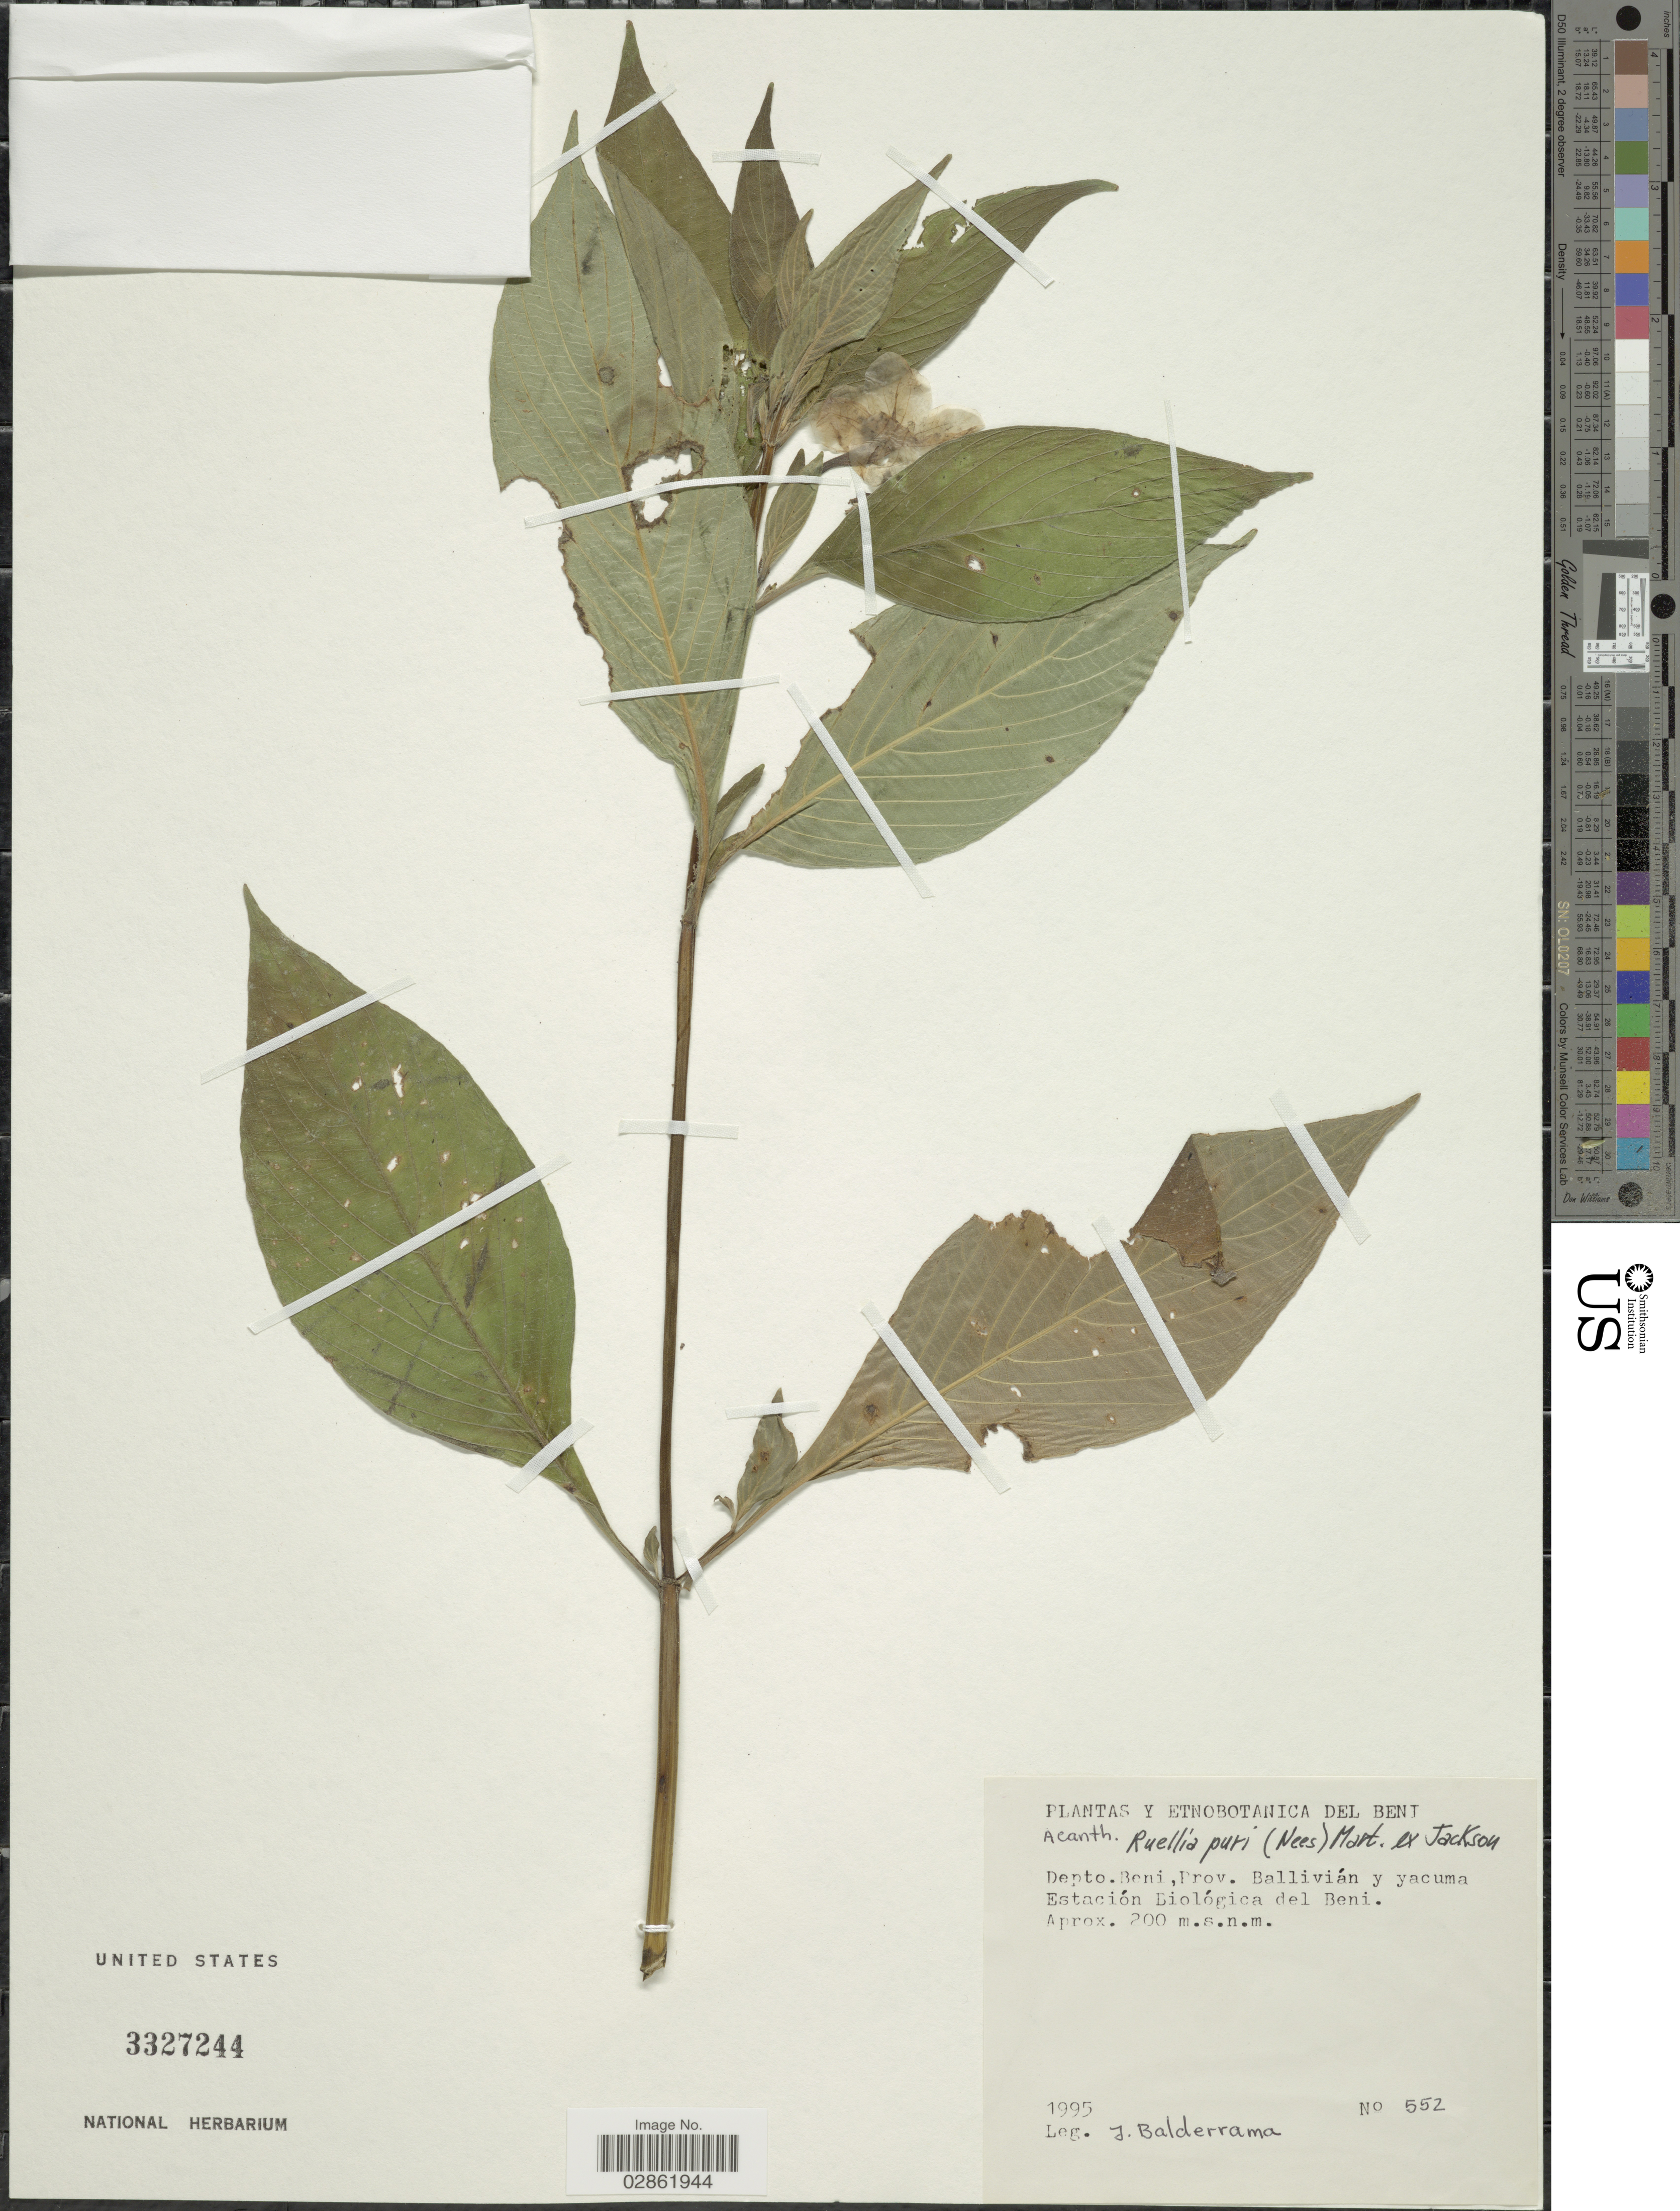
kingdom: Plantae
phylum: Tracheophyta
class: Magnoliopsida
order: Lamiales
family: Acanthaceae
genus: Ruellia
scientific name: Ruellia puri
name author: Mart. ex Nees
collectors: J. Balderrama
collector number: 552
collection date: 1995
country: Bolivia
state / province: Beni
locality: Depto. Beni, Prov. Ballivián y yacuma, Estación Biológica del Beni.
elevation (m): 200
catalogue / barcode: US 3327244